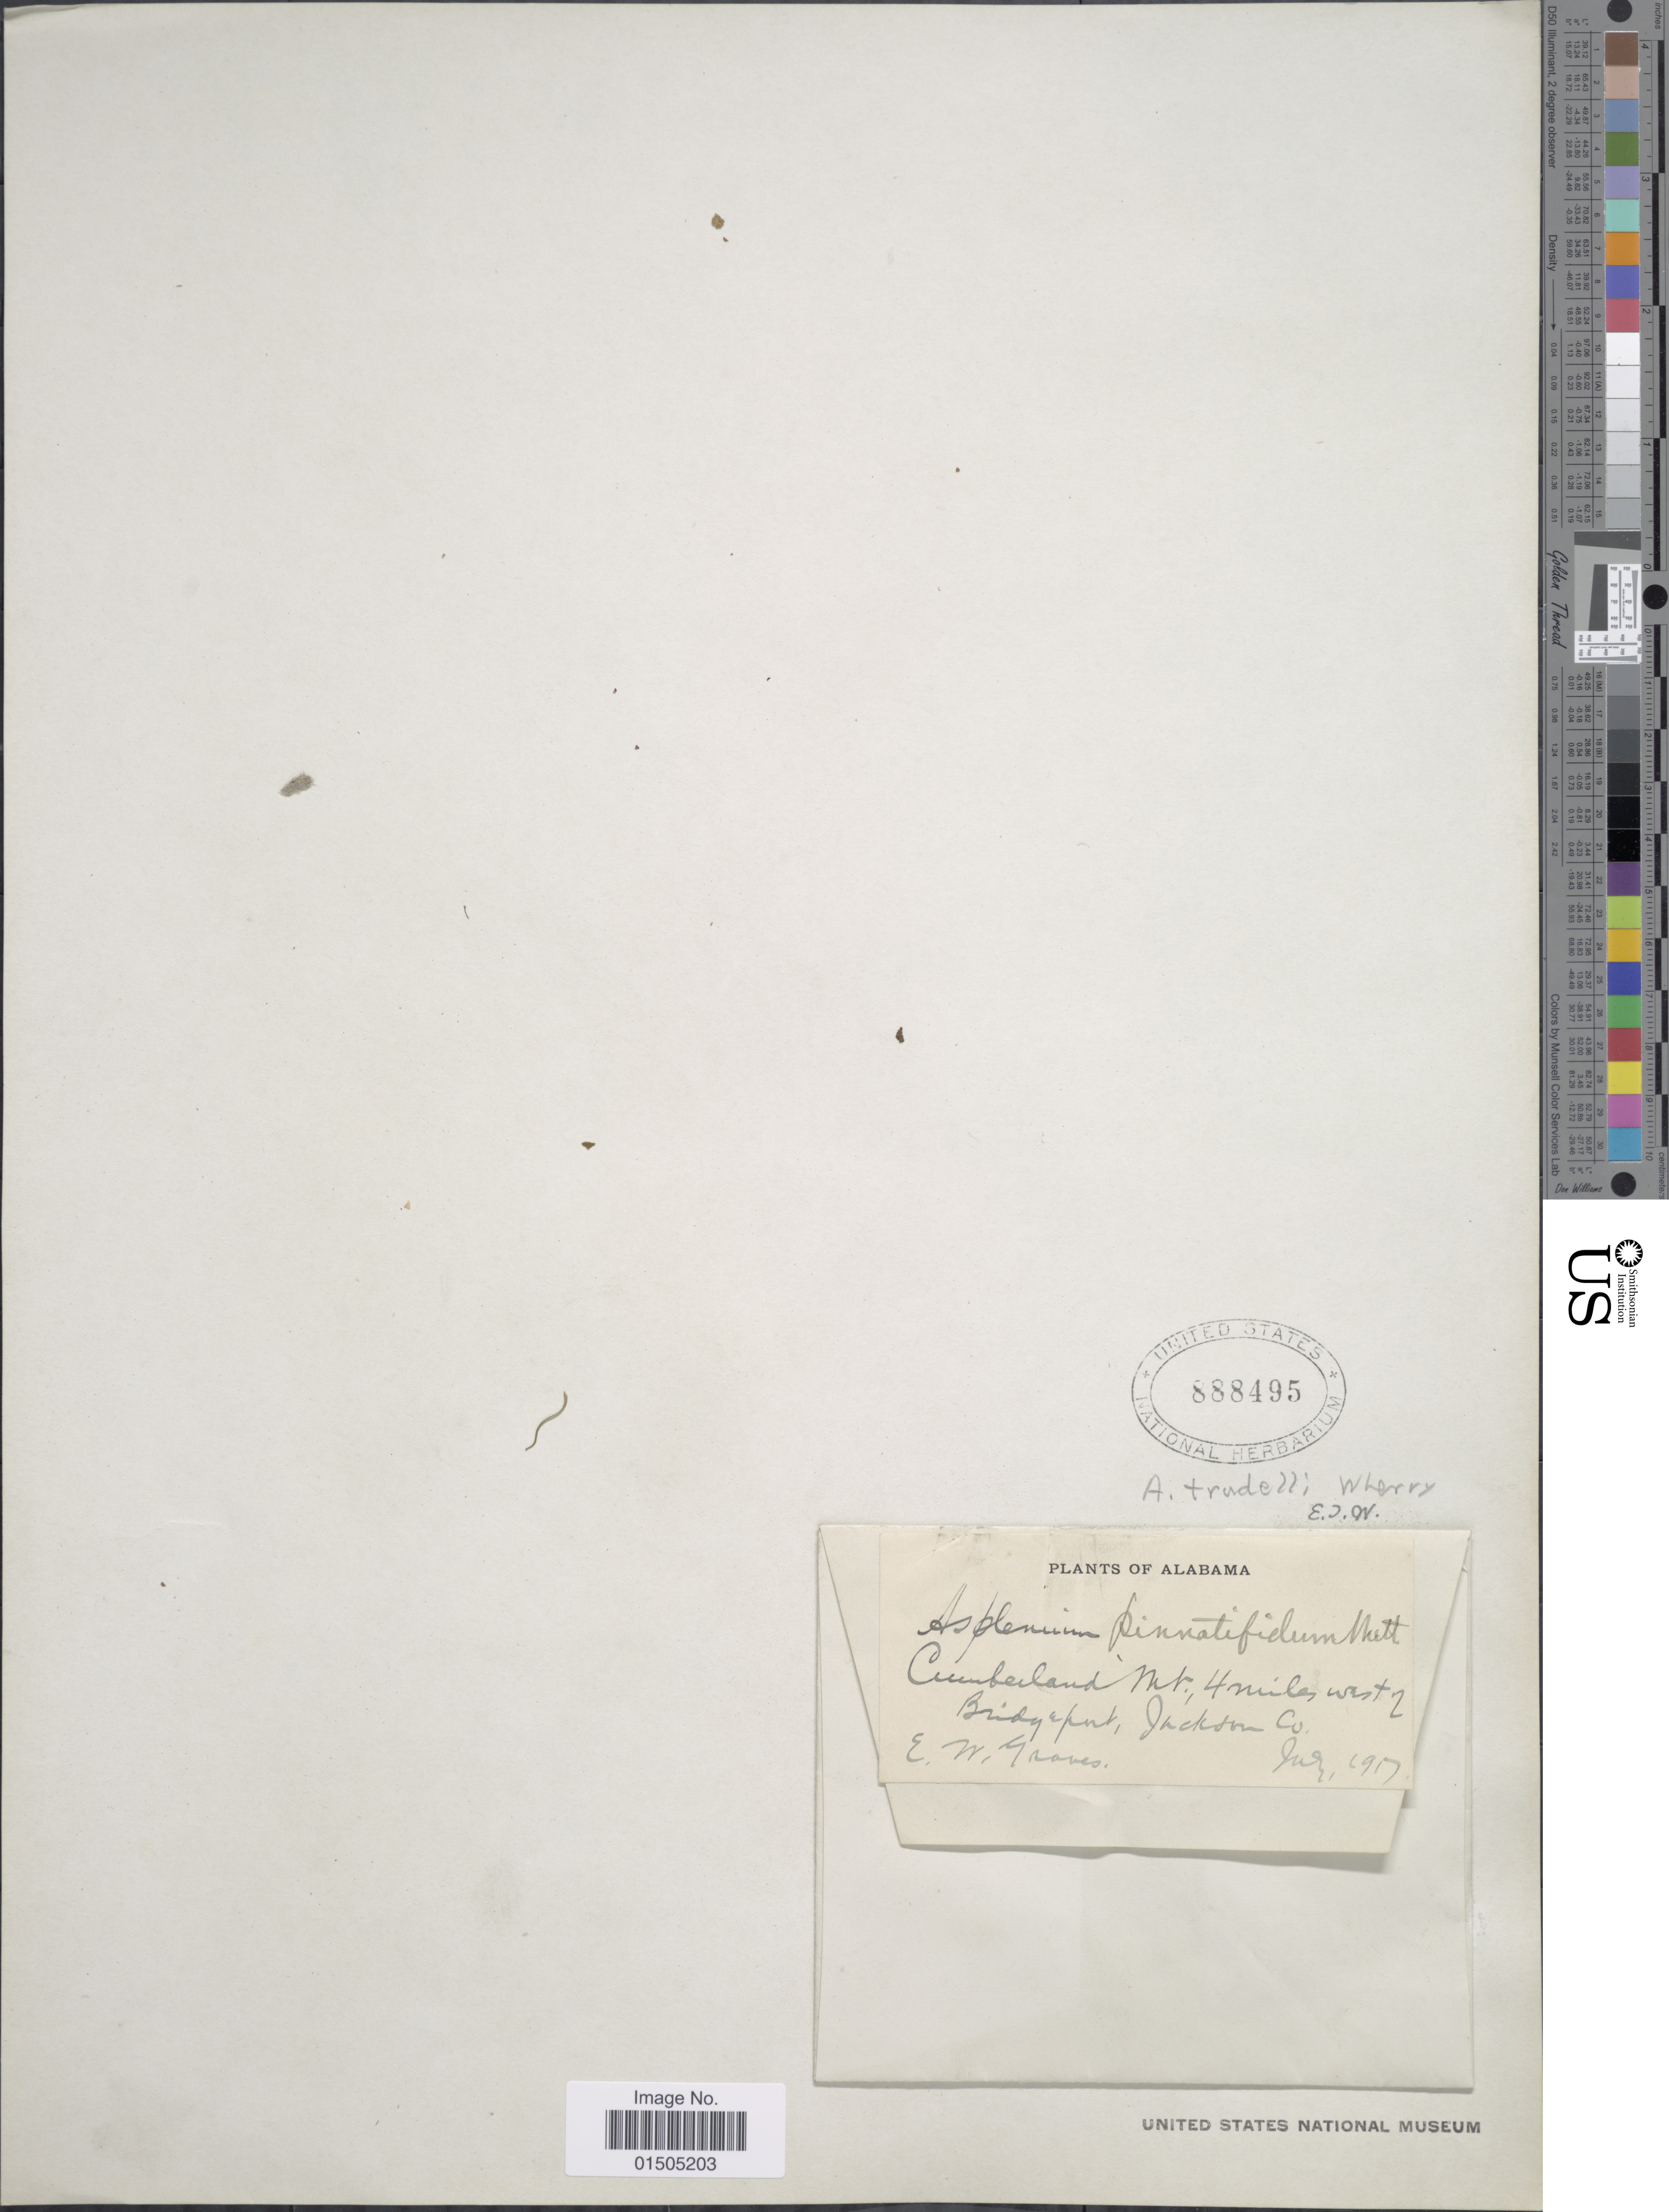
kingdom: Plantae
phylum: Tracheophyta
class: Polypodiopsida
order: Polypodiales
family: Aspleniaceae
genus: Asplenium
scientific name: Asplenium x trudellii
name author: Wherry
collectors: E. Graves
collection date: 1917-07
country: United States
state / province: Alabama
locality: Cumberland Mt., 4 miles west of Bridgeport, Jackson Co.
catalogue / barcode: US 888495